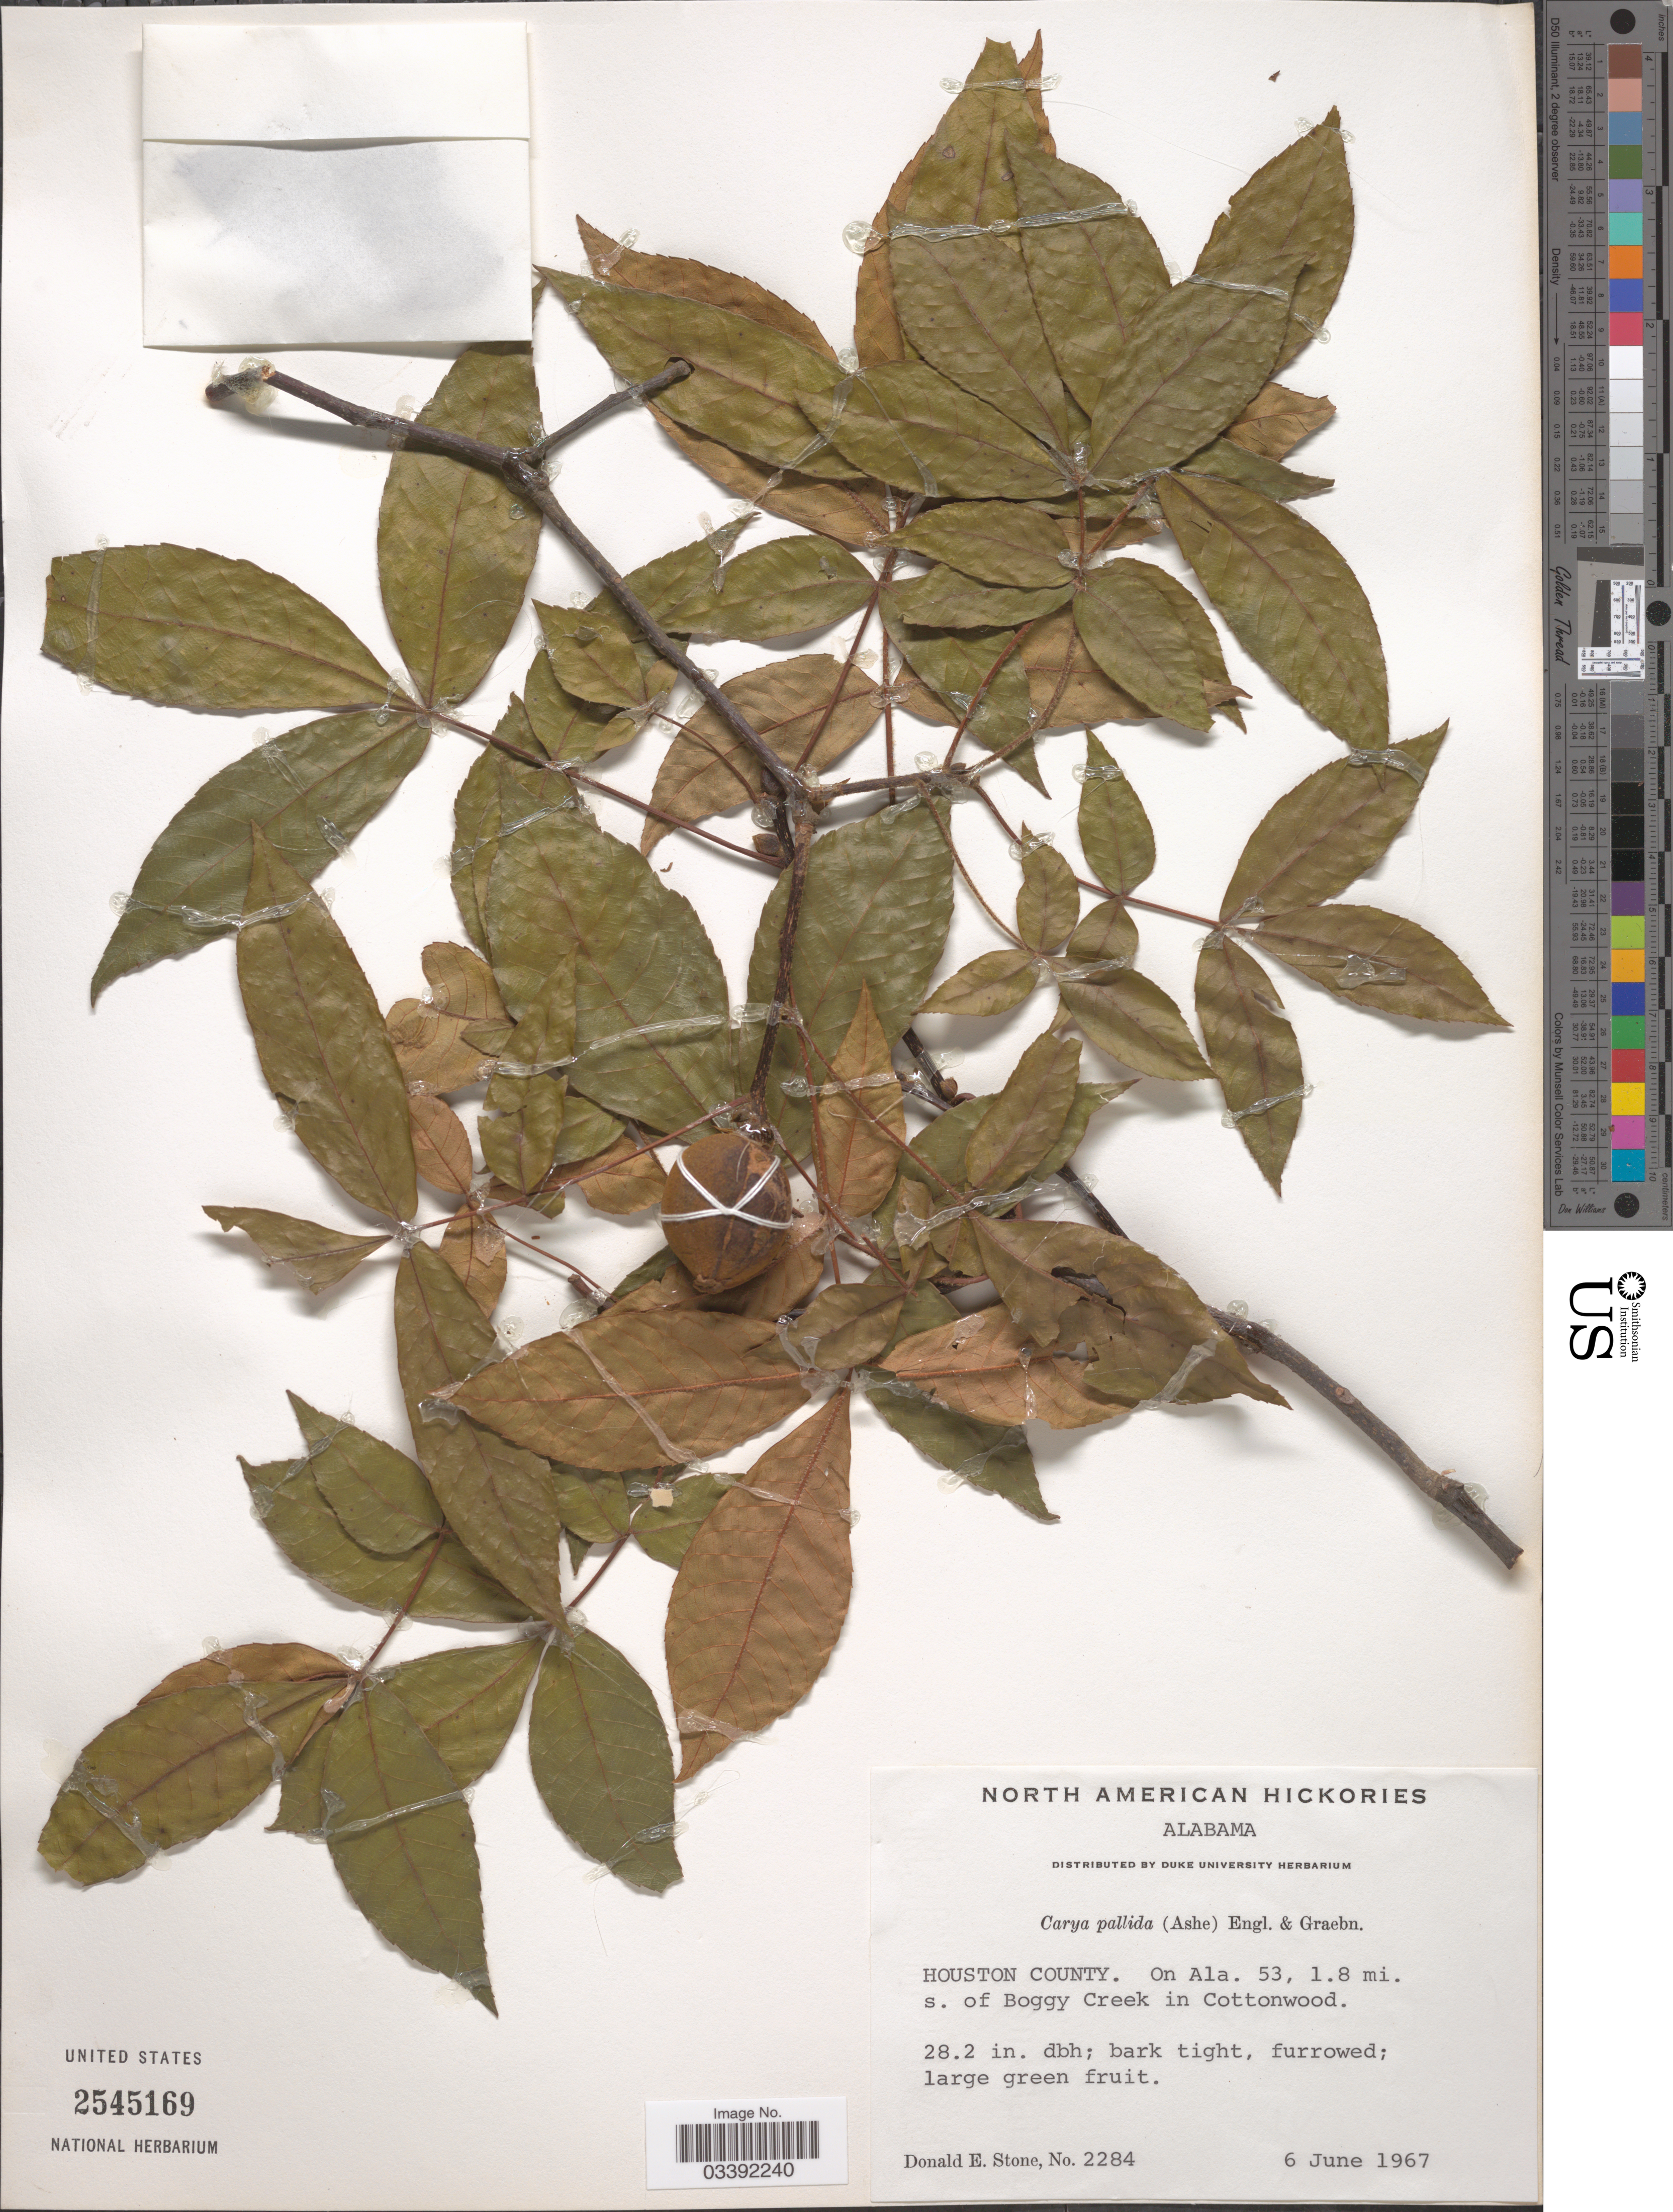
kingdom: Plantae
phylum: Tracheophyta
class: Magnoliopsida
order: Fagales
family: Juglandaceae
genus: Carya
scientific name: Carya pallida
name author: (Ashe) Engl. & Graebner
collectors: D. Stone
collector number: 2284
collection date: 1967-06-06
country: United States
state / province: Alabama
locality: Houston County. On Ala. 53,1.8 mi. s. of Boggy Creek in Cottonwood.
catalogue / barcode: US 2545169